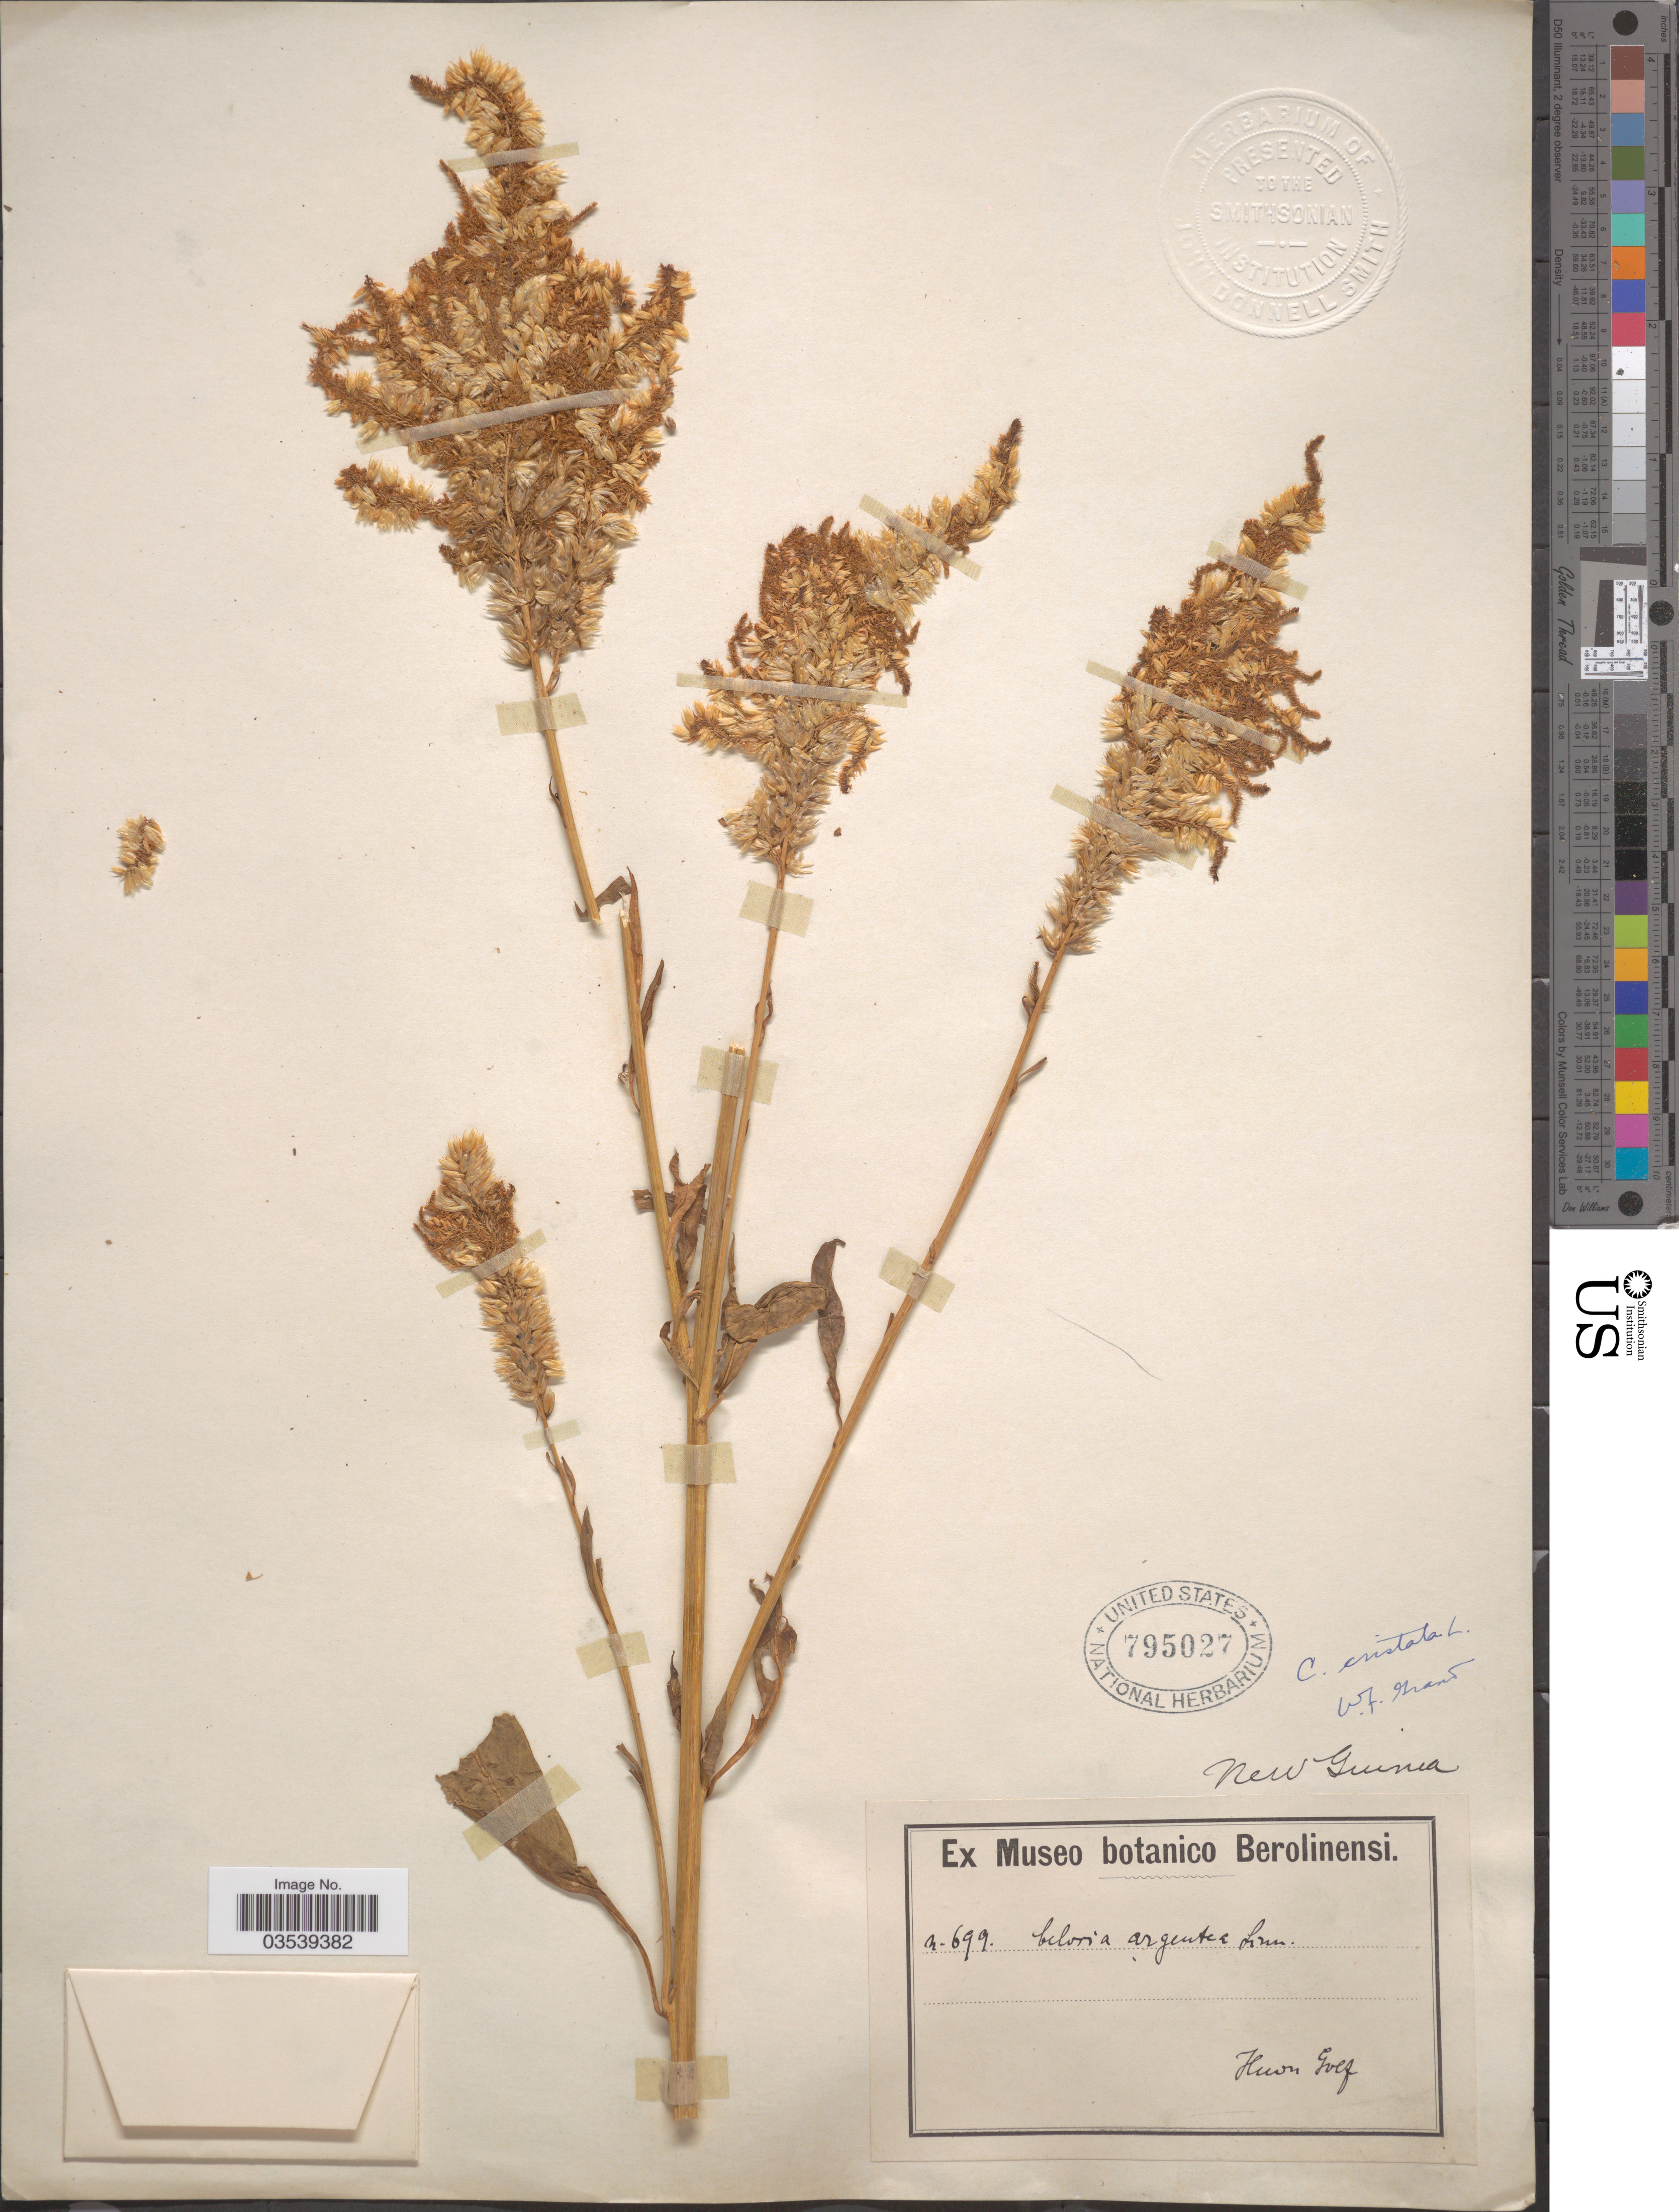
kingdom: Plantae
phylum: Tracheophyta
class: Magnoliopsida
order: Caryophyllales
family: Amaranthaceae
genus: Celosia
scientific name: Celosia argentea var. cristata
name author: (L.) Kuntze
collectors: K. Golf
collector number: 699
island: New Guinea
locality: New Guinea.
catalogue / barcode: US 795027